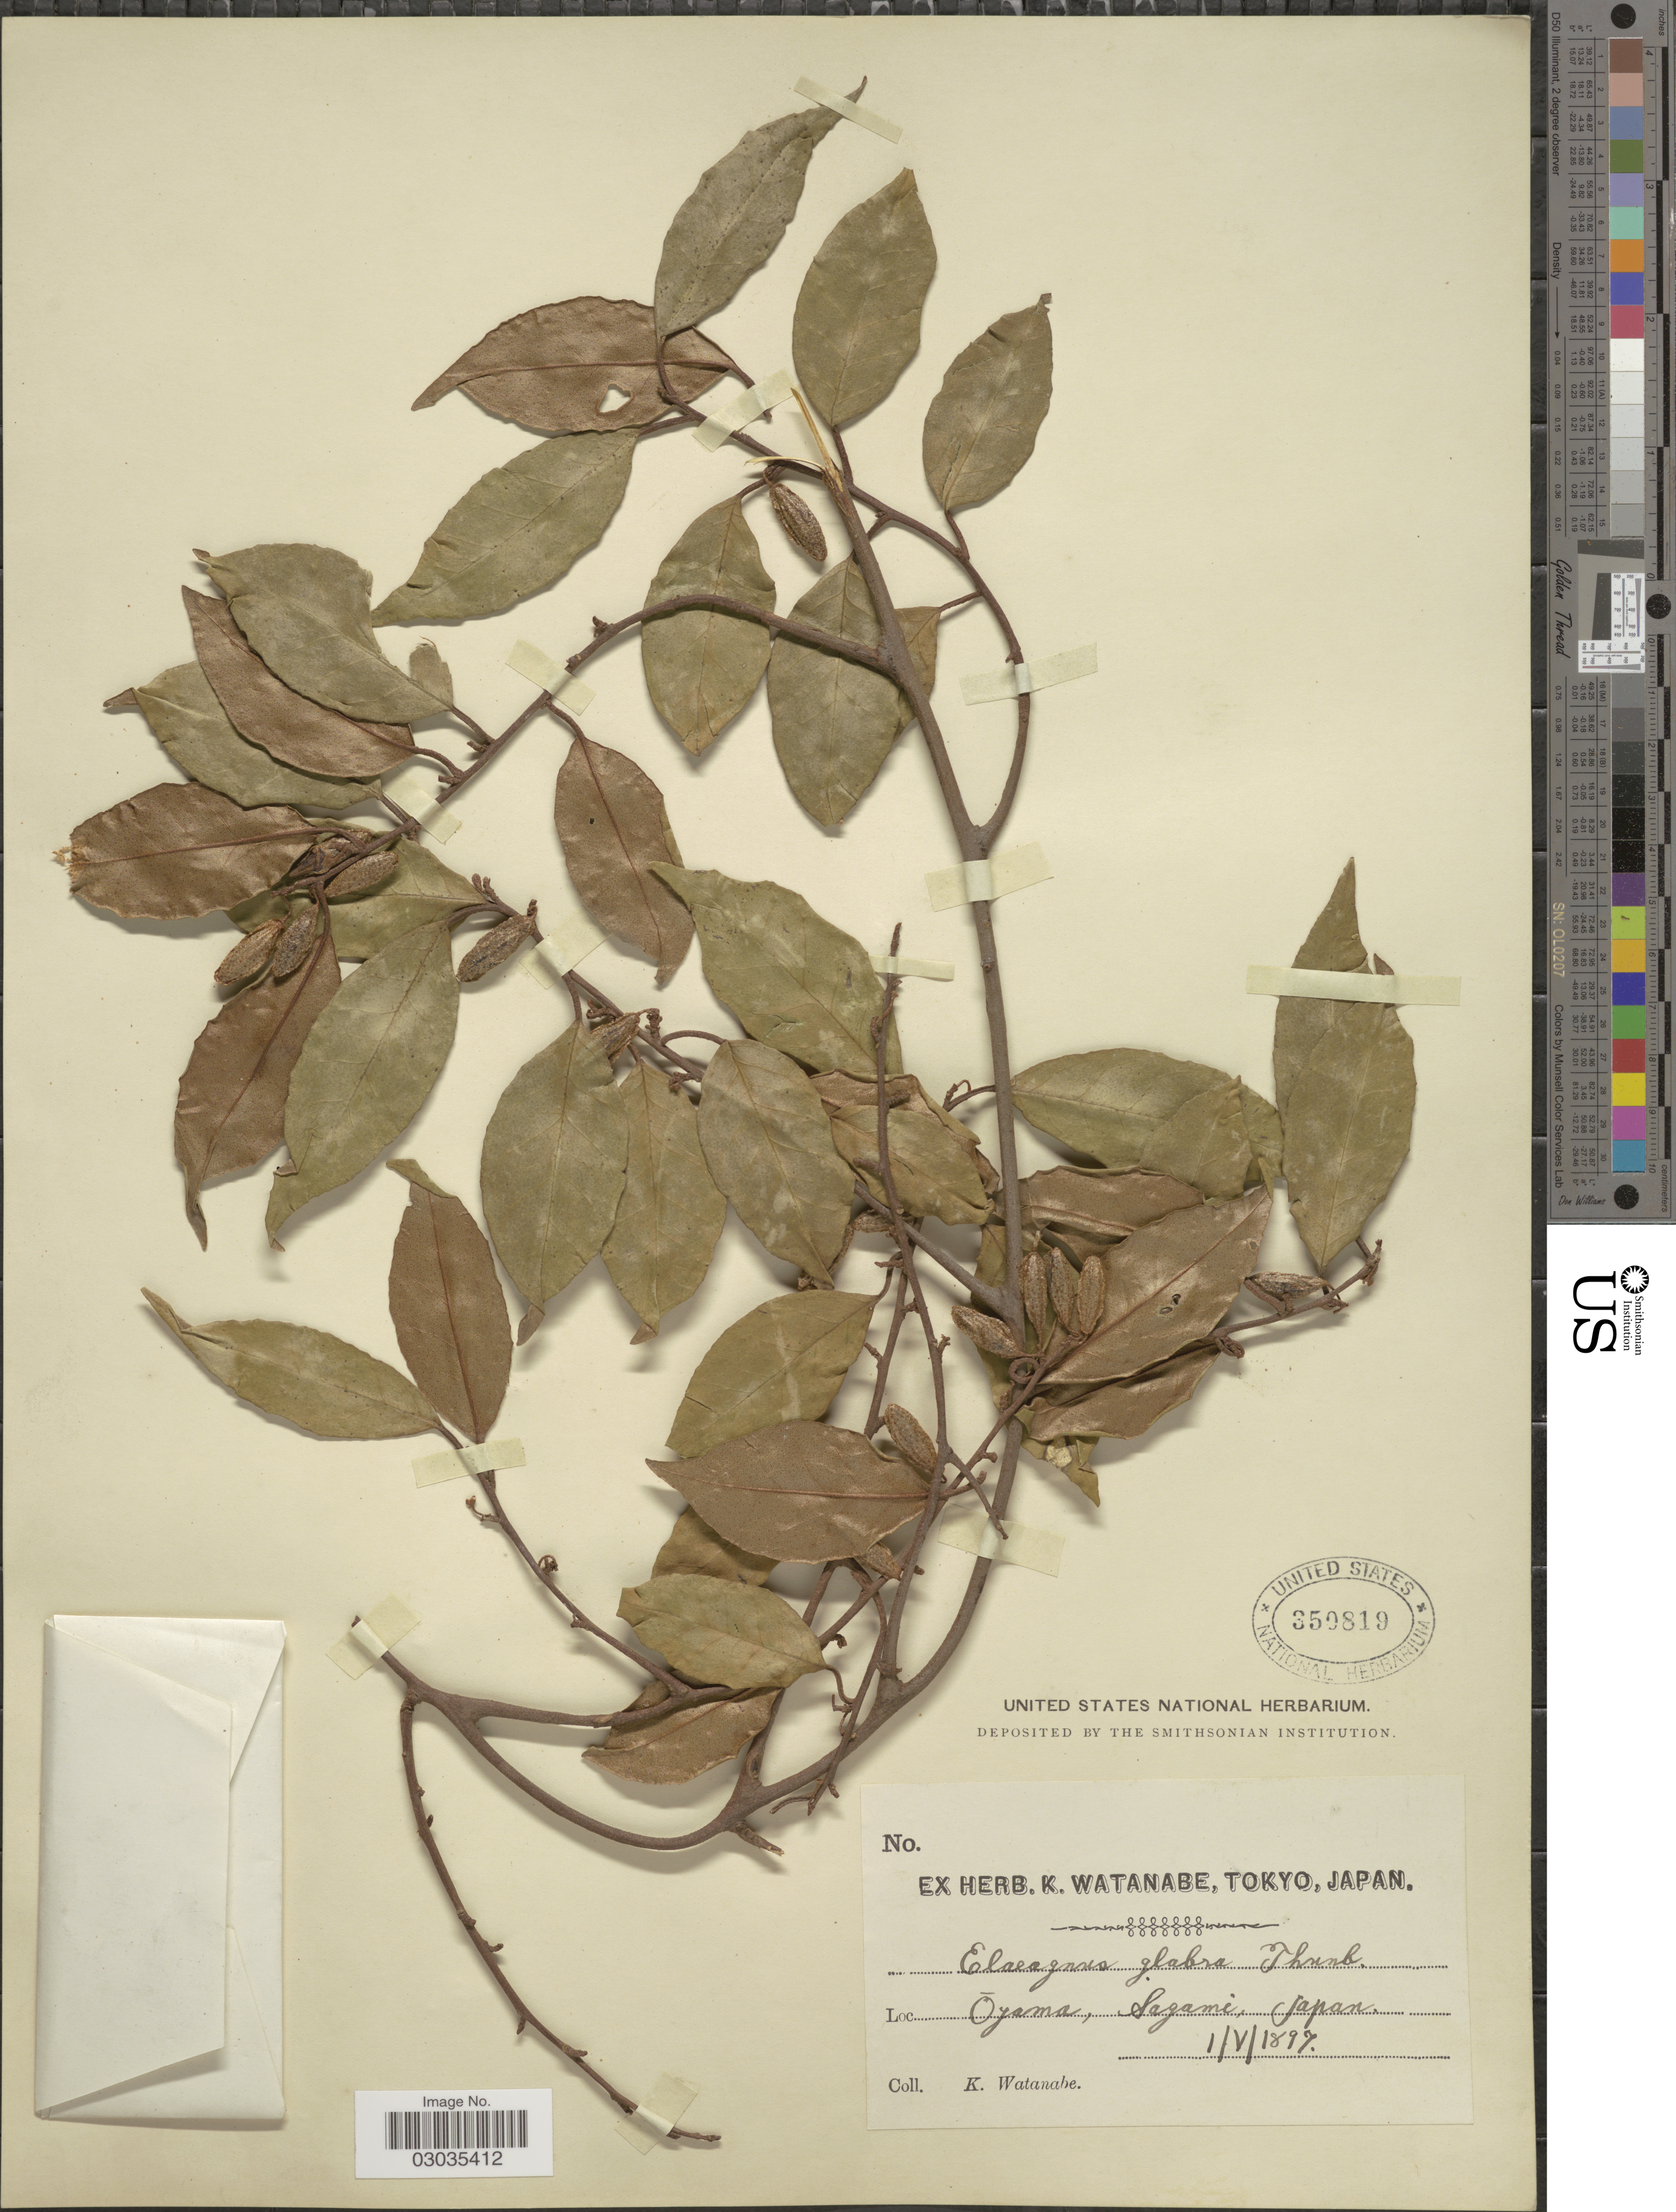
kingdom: Plantae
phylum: Tracheophyta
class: Magnoliopsida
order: Rosales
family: Elaeagnaceae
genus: Elaeagnus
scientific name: Elaeagnus glabra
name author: Thunb.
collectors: K. Watanabe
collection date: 1897-05-01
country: Japan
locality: Oyama, Sagami.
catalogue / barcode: US 350819